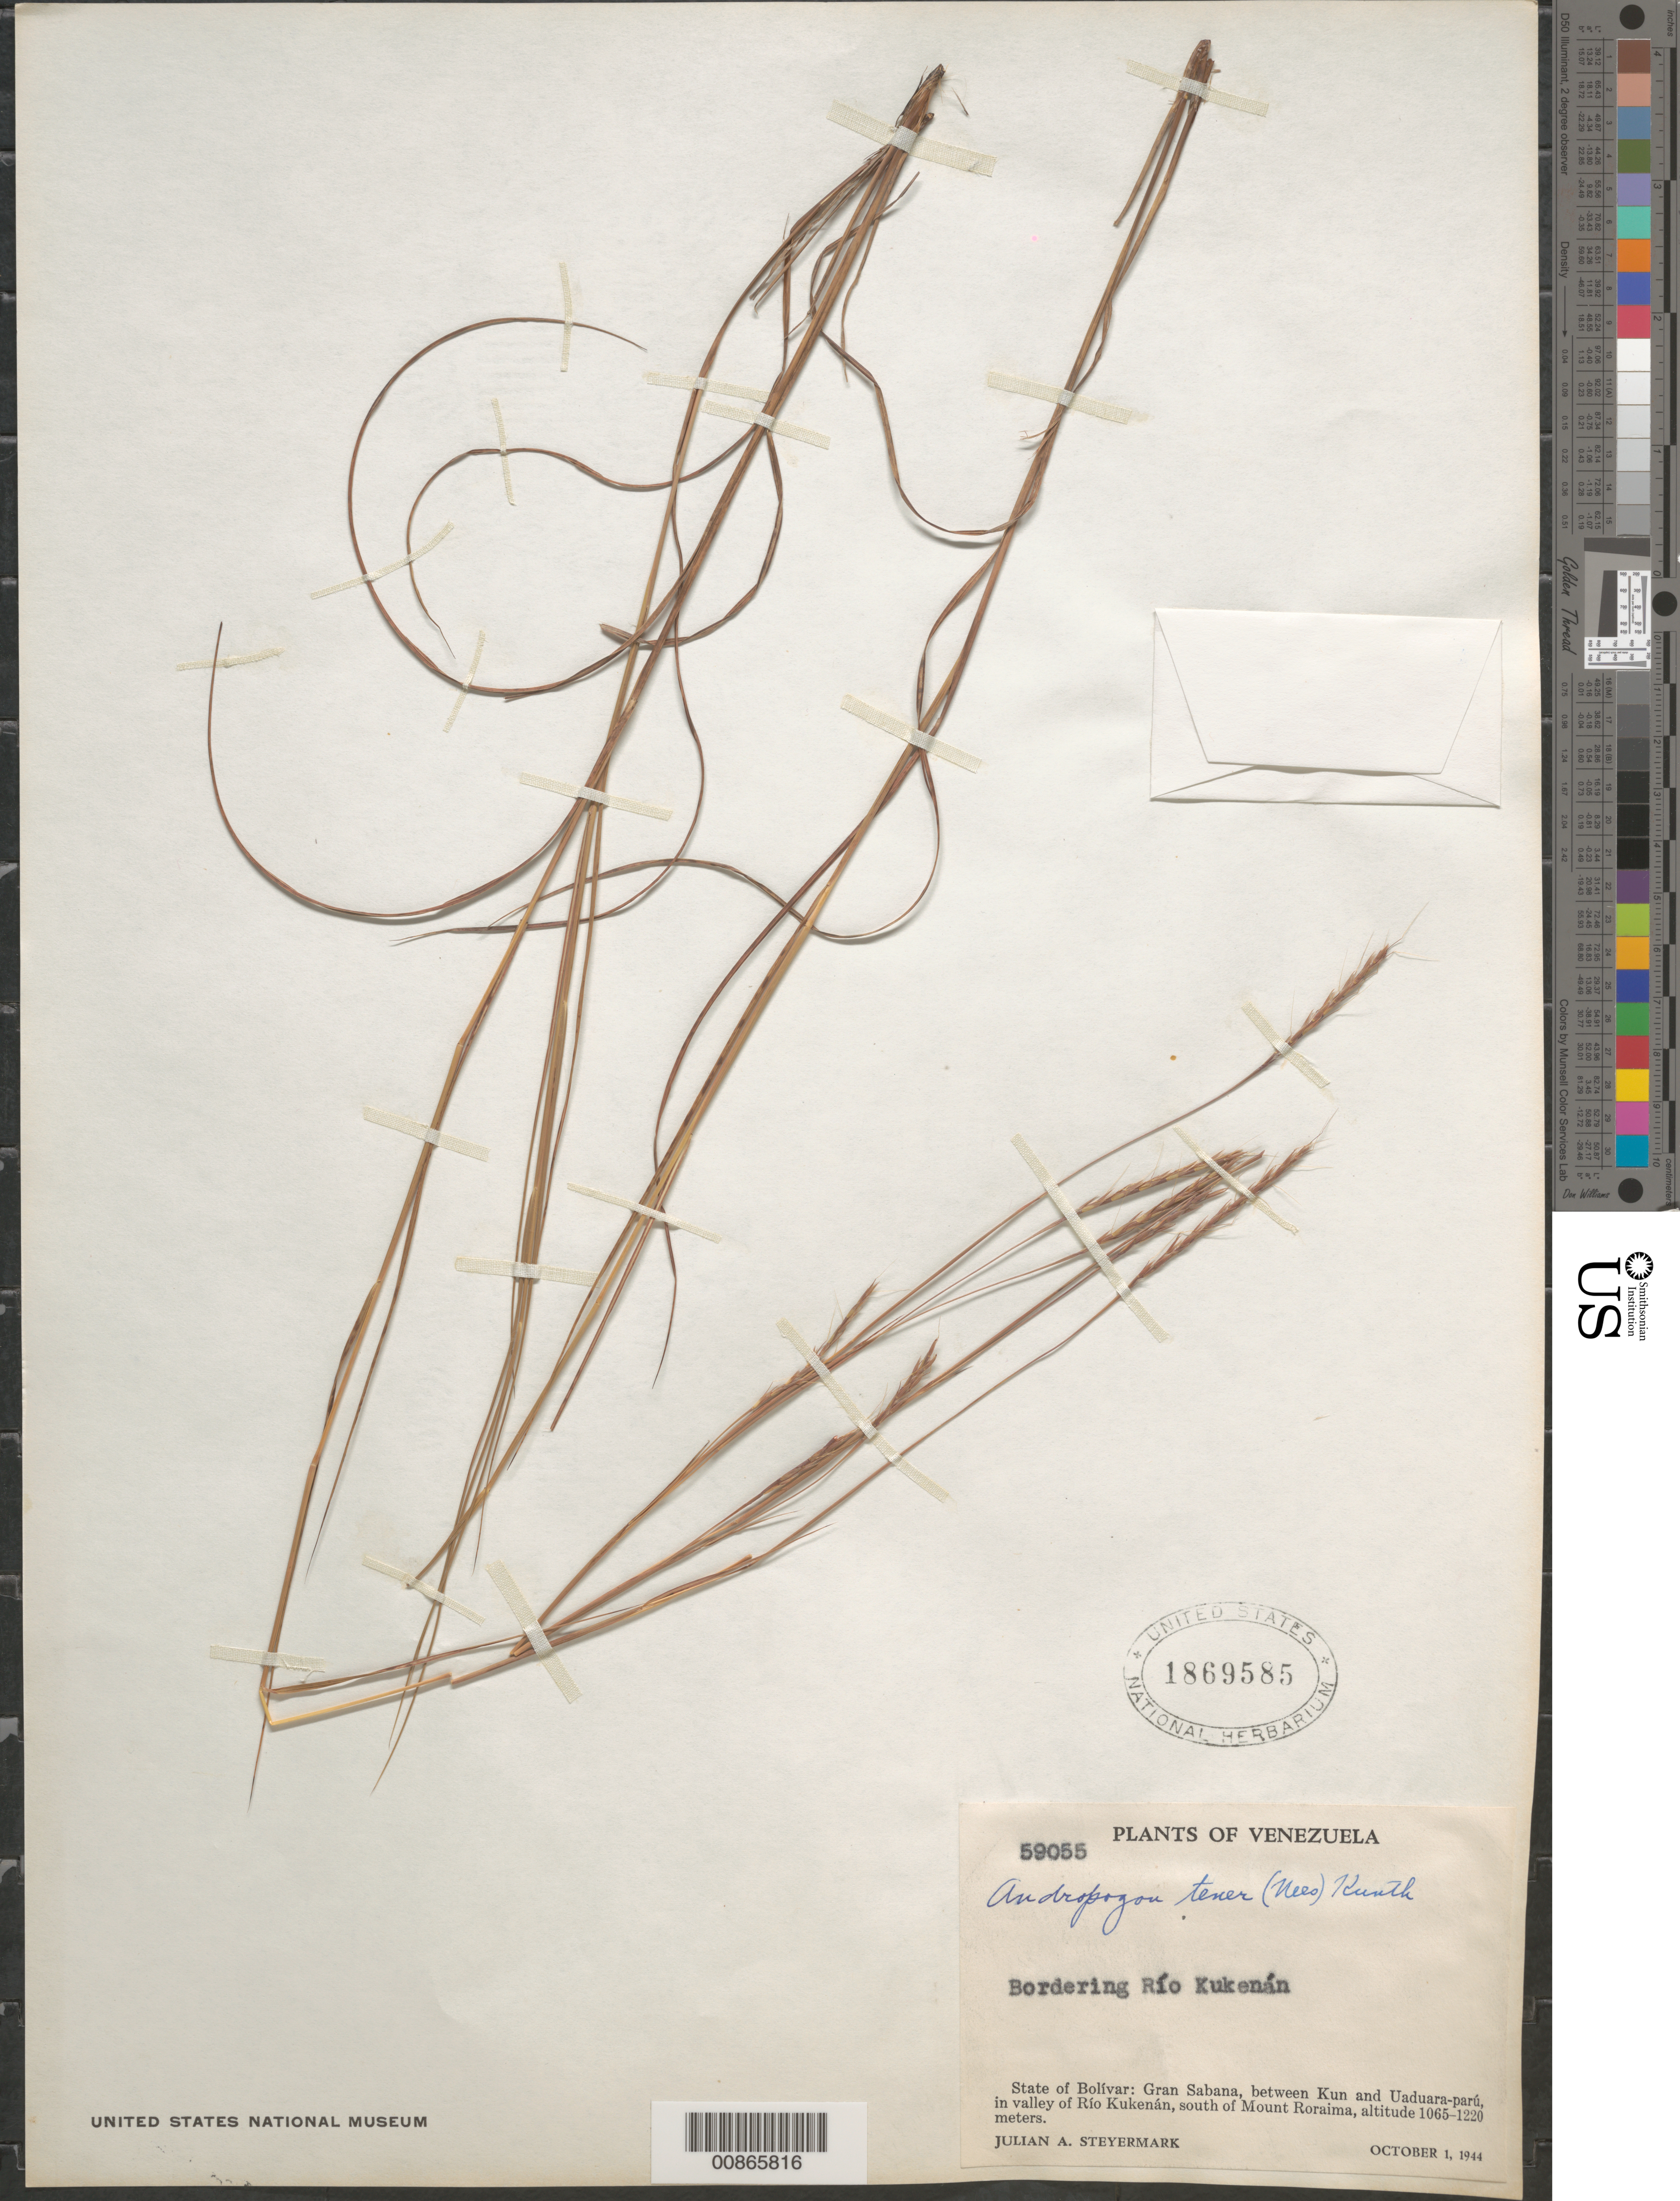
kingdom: Plantae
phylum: Tracheophyta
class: Liliopsida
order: Poales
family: Poaceae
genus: Schizachyrium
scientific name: Schizachyrium tenerum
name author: Nees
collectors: J. Steyermark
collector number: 59055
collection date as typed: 1-Oct-44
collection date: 1944-10-01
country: Venezuela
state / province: Bolívar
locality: Gran Sabana, between Kun and Uaduara-parú, Río Kukenán Valley, S of Mt. Roraima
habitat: Bordering river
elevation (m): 1065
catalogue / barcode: US 1869055